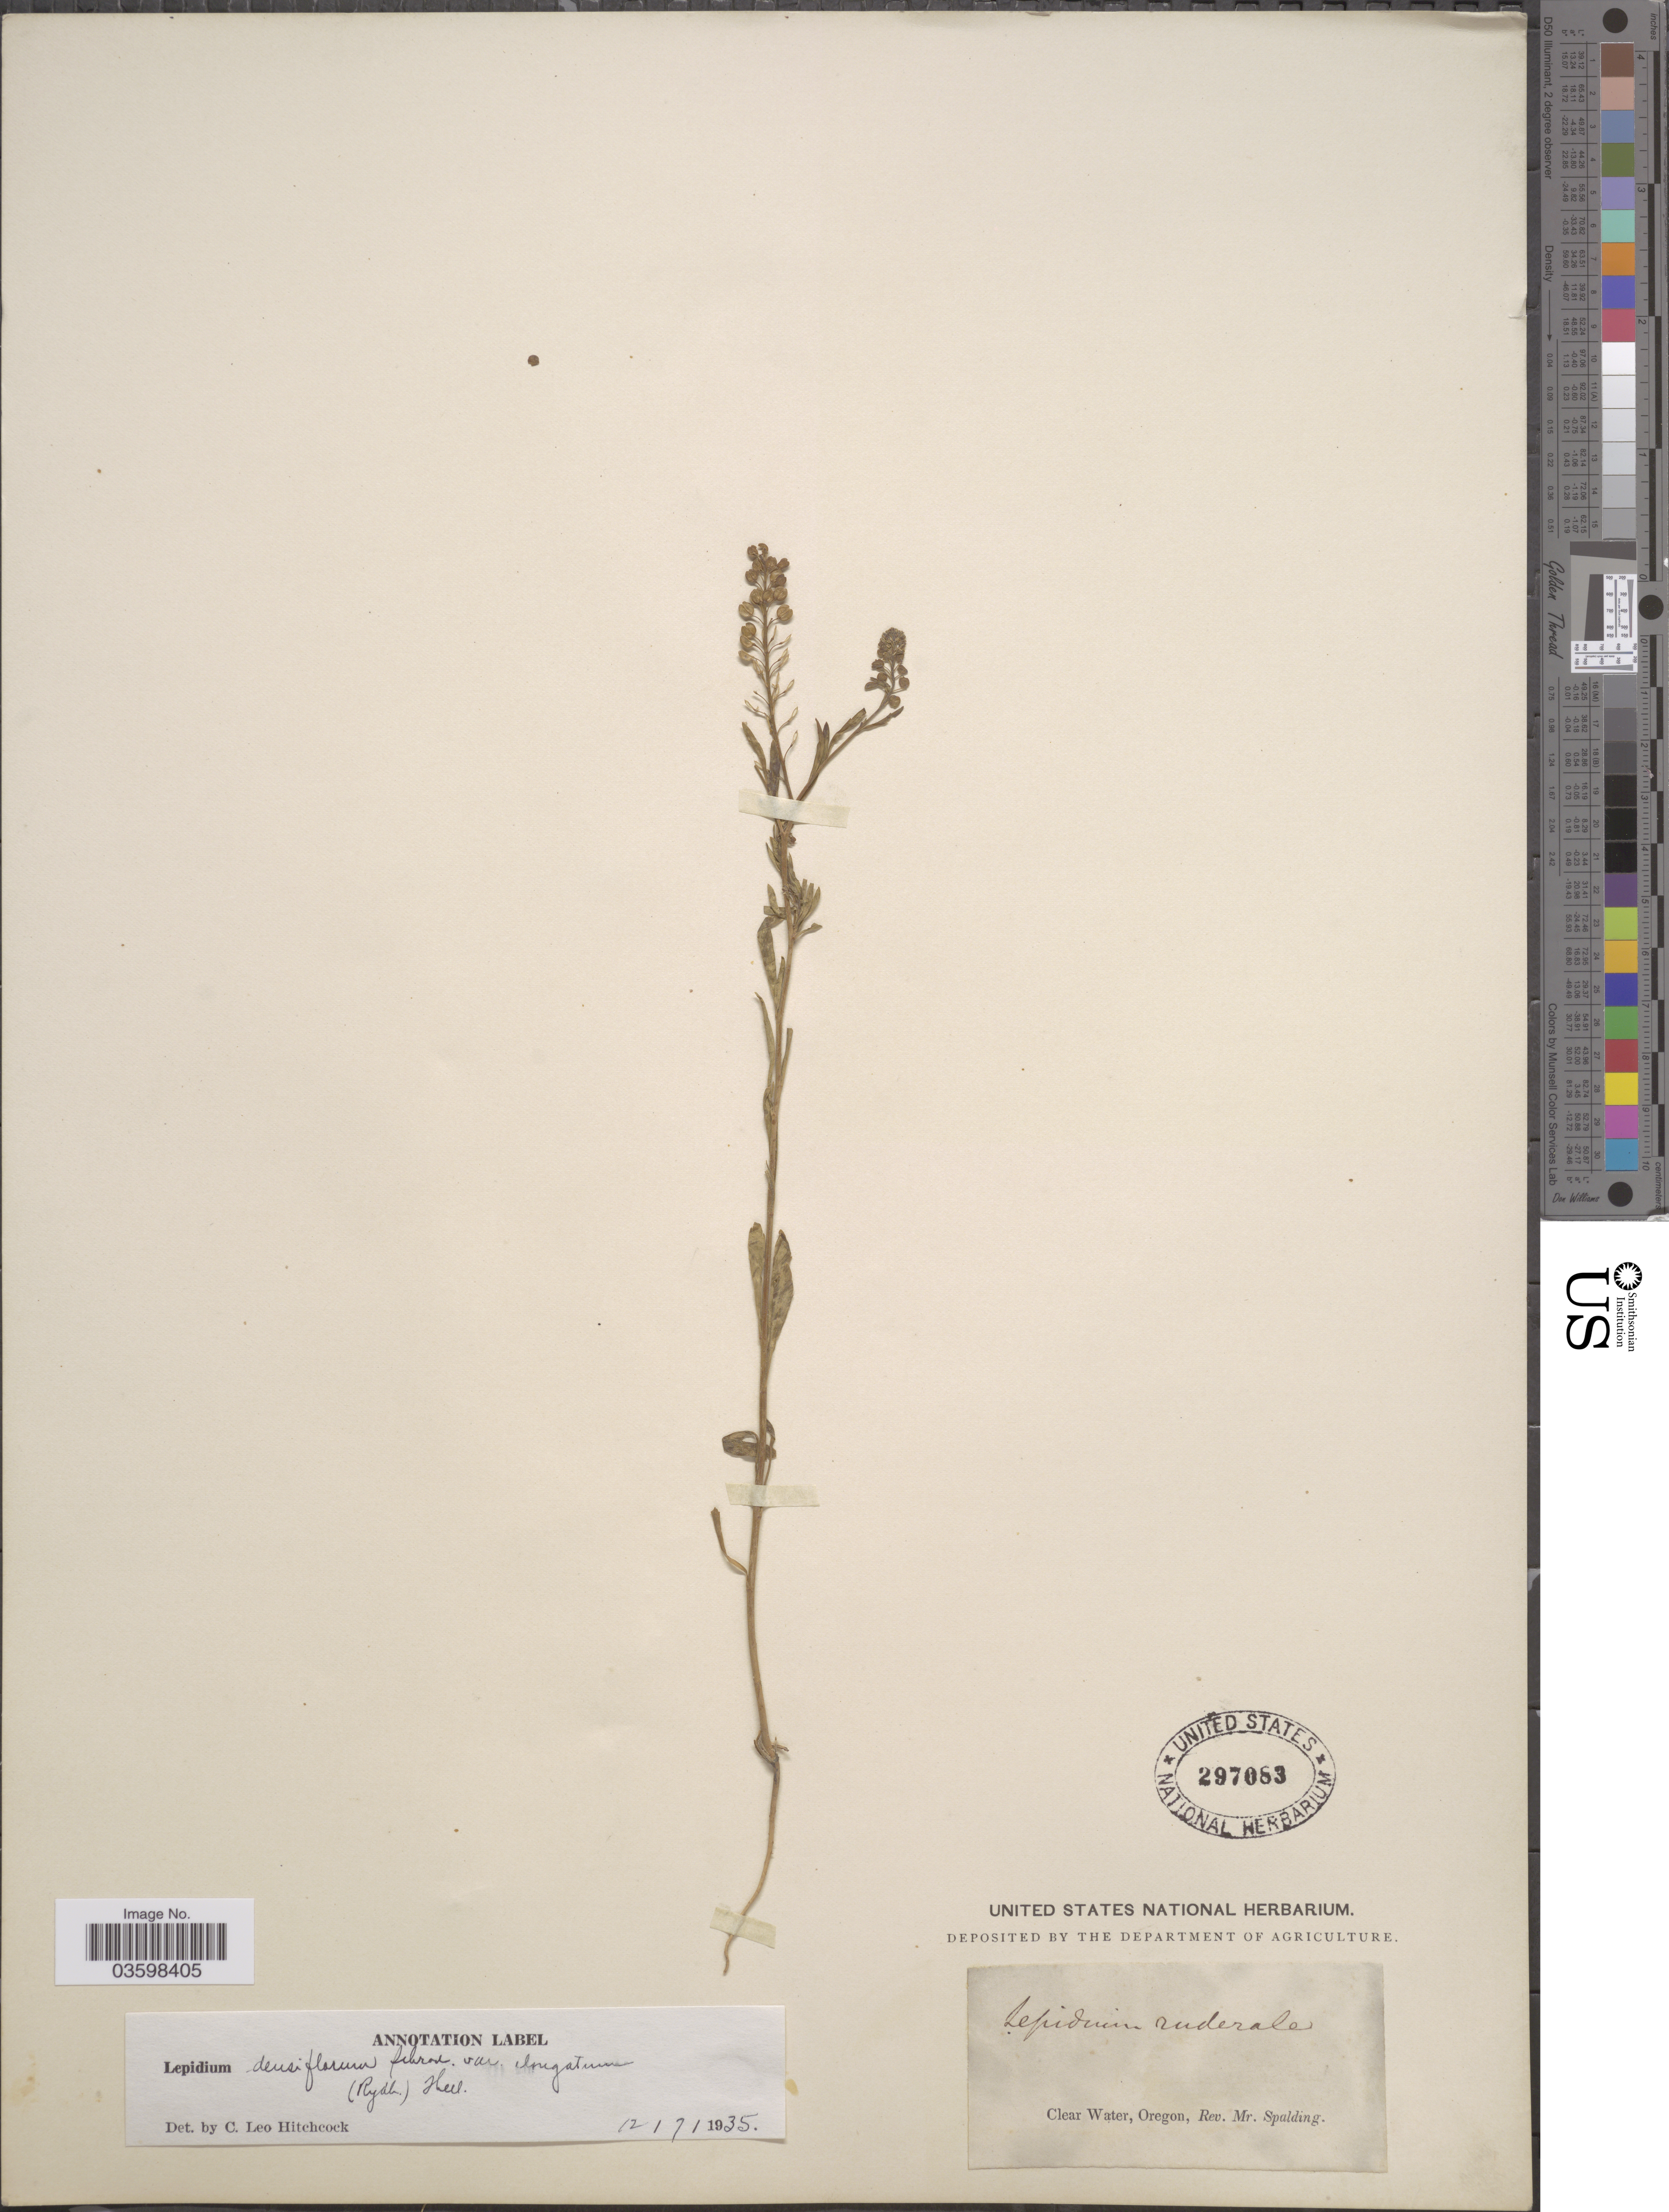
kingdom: Plantae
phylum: Tracheophyta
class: Magnoliopsida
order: Brassicales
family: Brassicaceae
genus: Lepidium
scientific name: Lepidium densiflorum var. elongatum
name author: (Rydb.) Thell.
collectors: Spalding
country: United States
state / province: Oregon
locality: Clear Water.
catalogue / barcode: US 297083